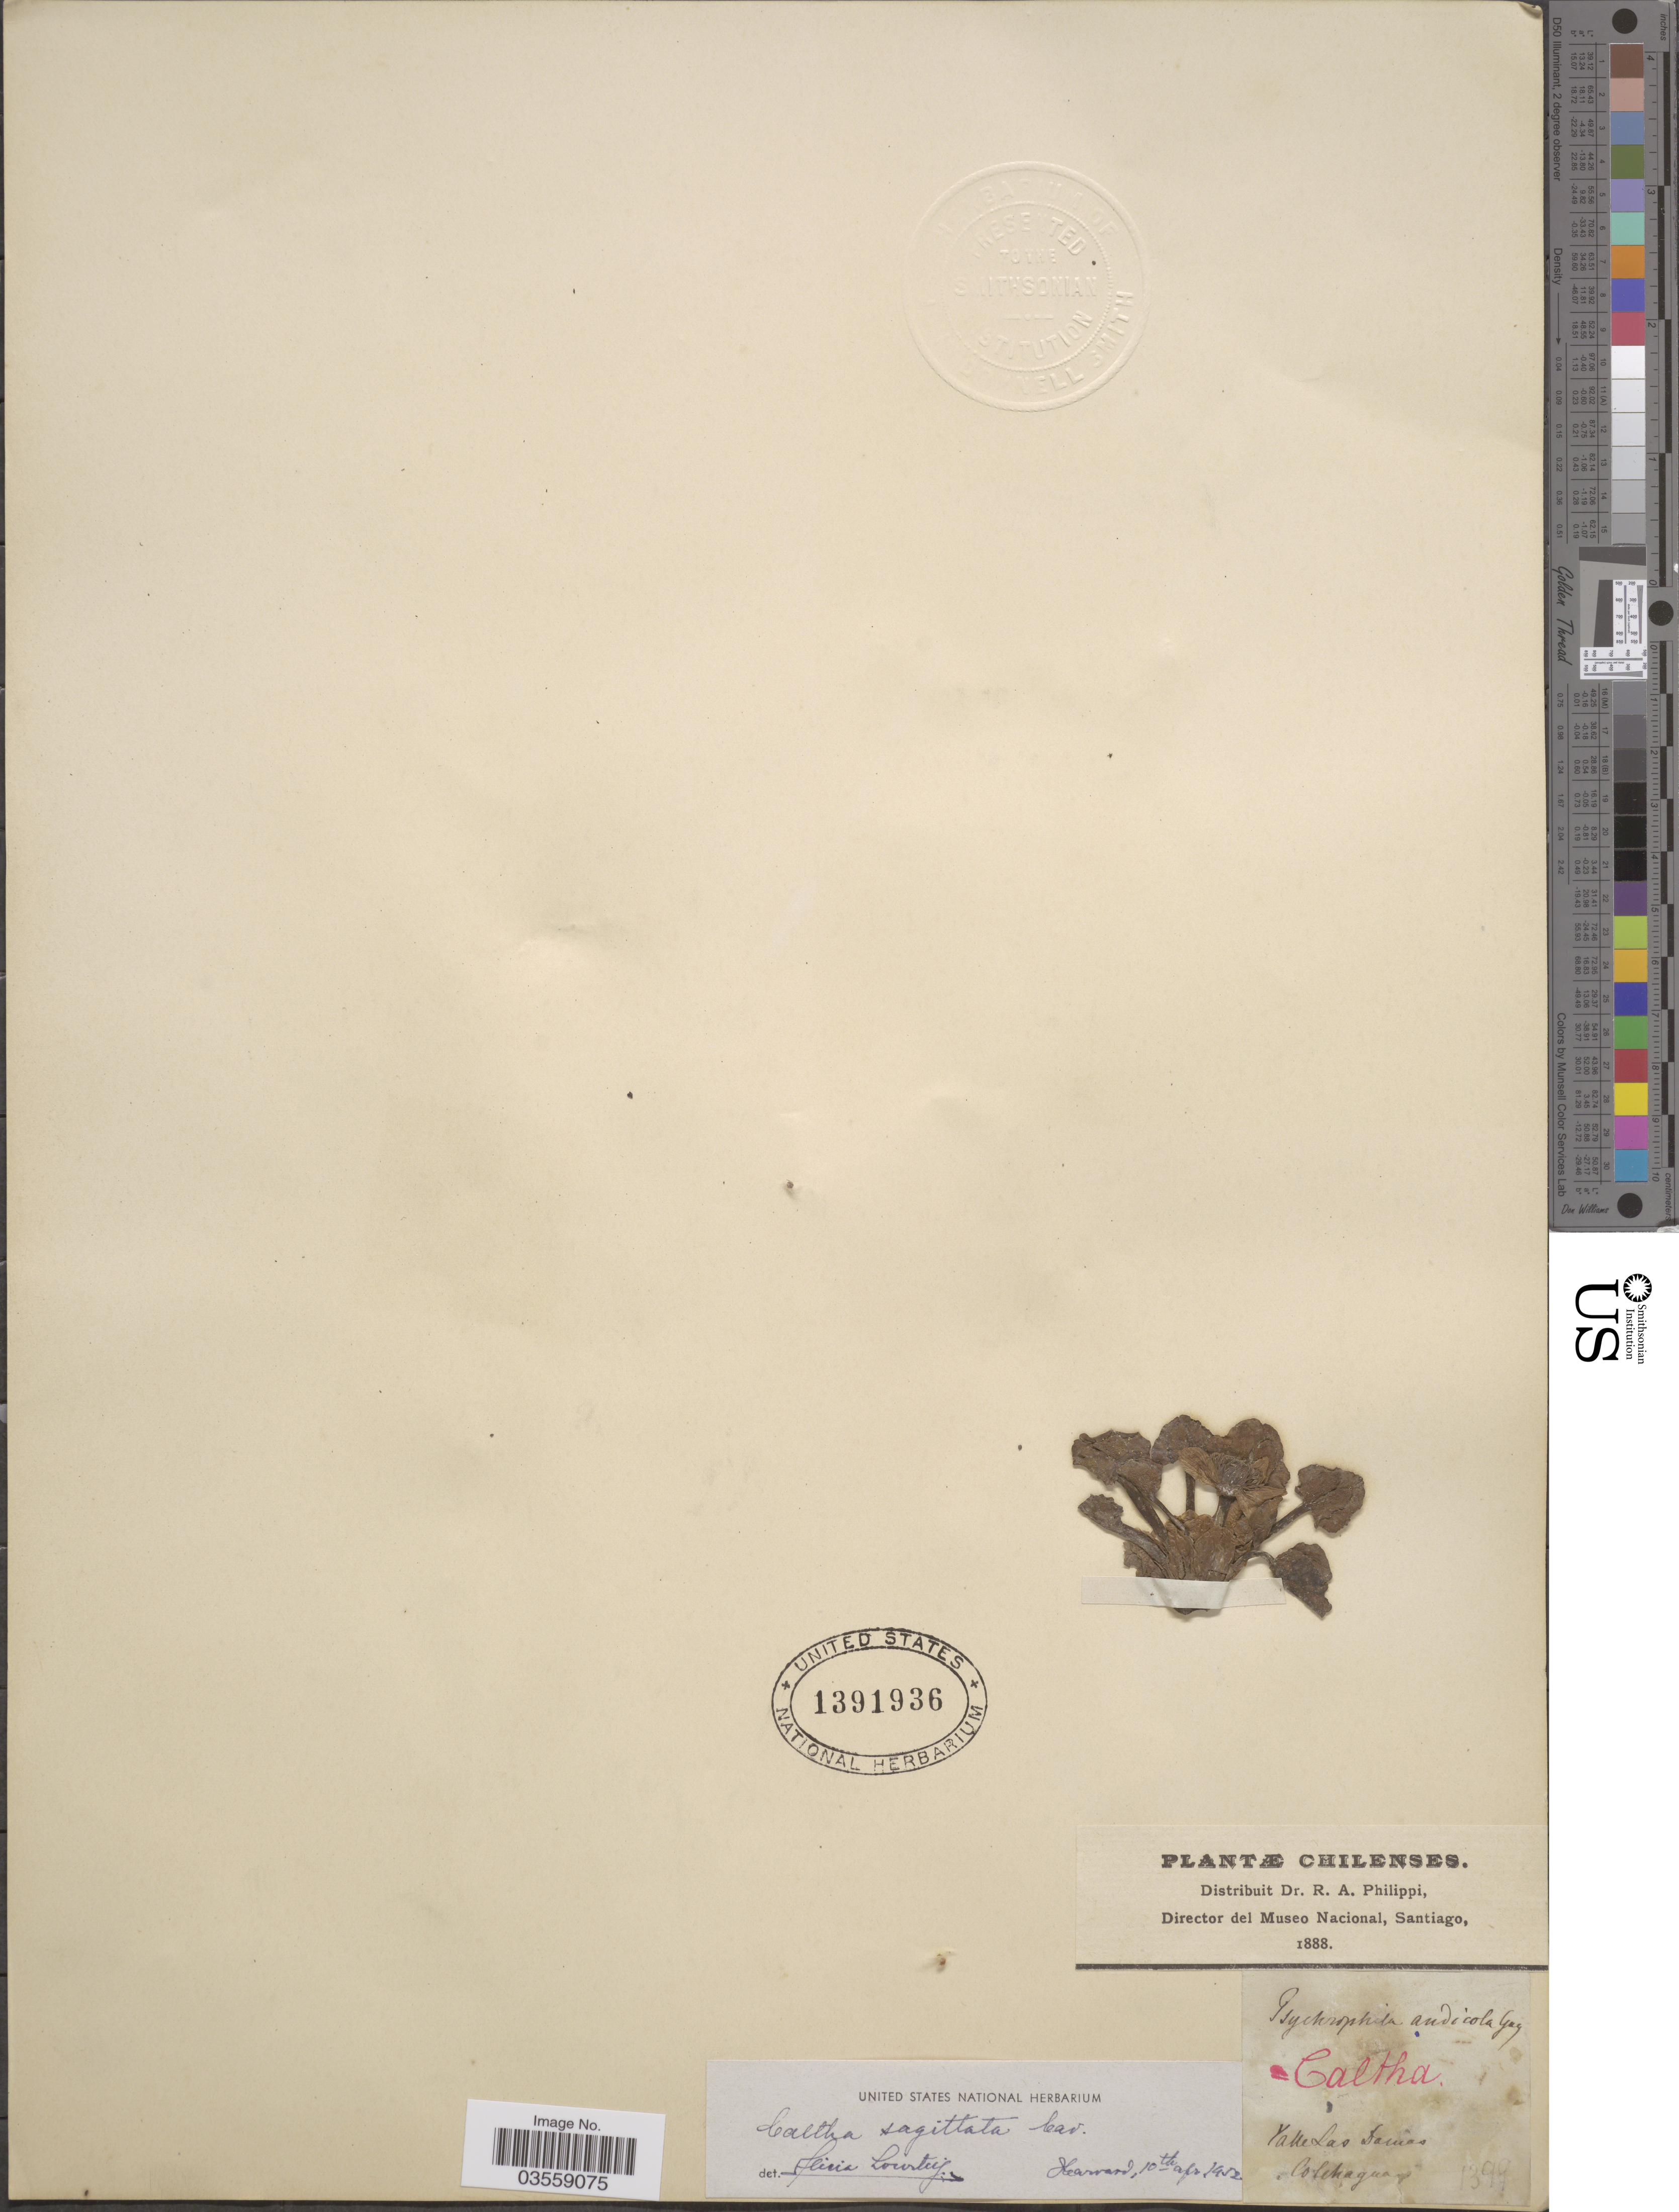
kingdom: Plantae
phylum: Tracheophyta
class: Magnoliopsida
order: Ranunculales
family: Ranunculaceae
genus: Caltha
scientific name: Caltha sagittata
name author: Cav.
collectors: R. A. Philippi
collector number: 1399*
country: Chile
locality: Lake Las Damas, Colchagua.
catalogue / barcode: US 1391936